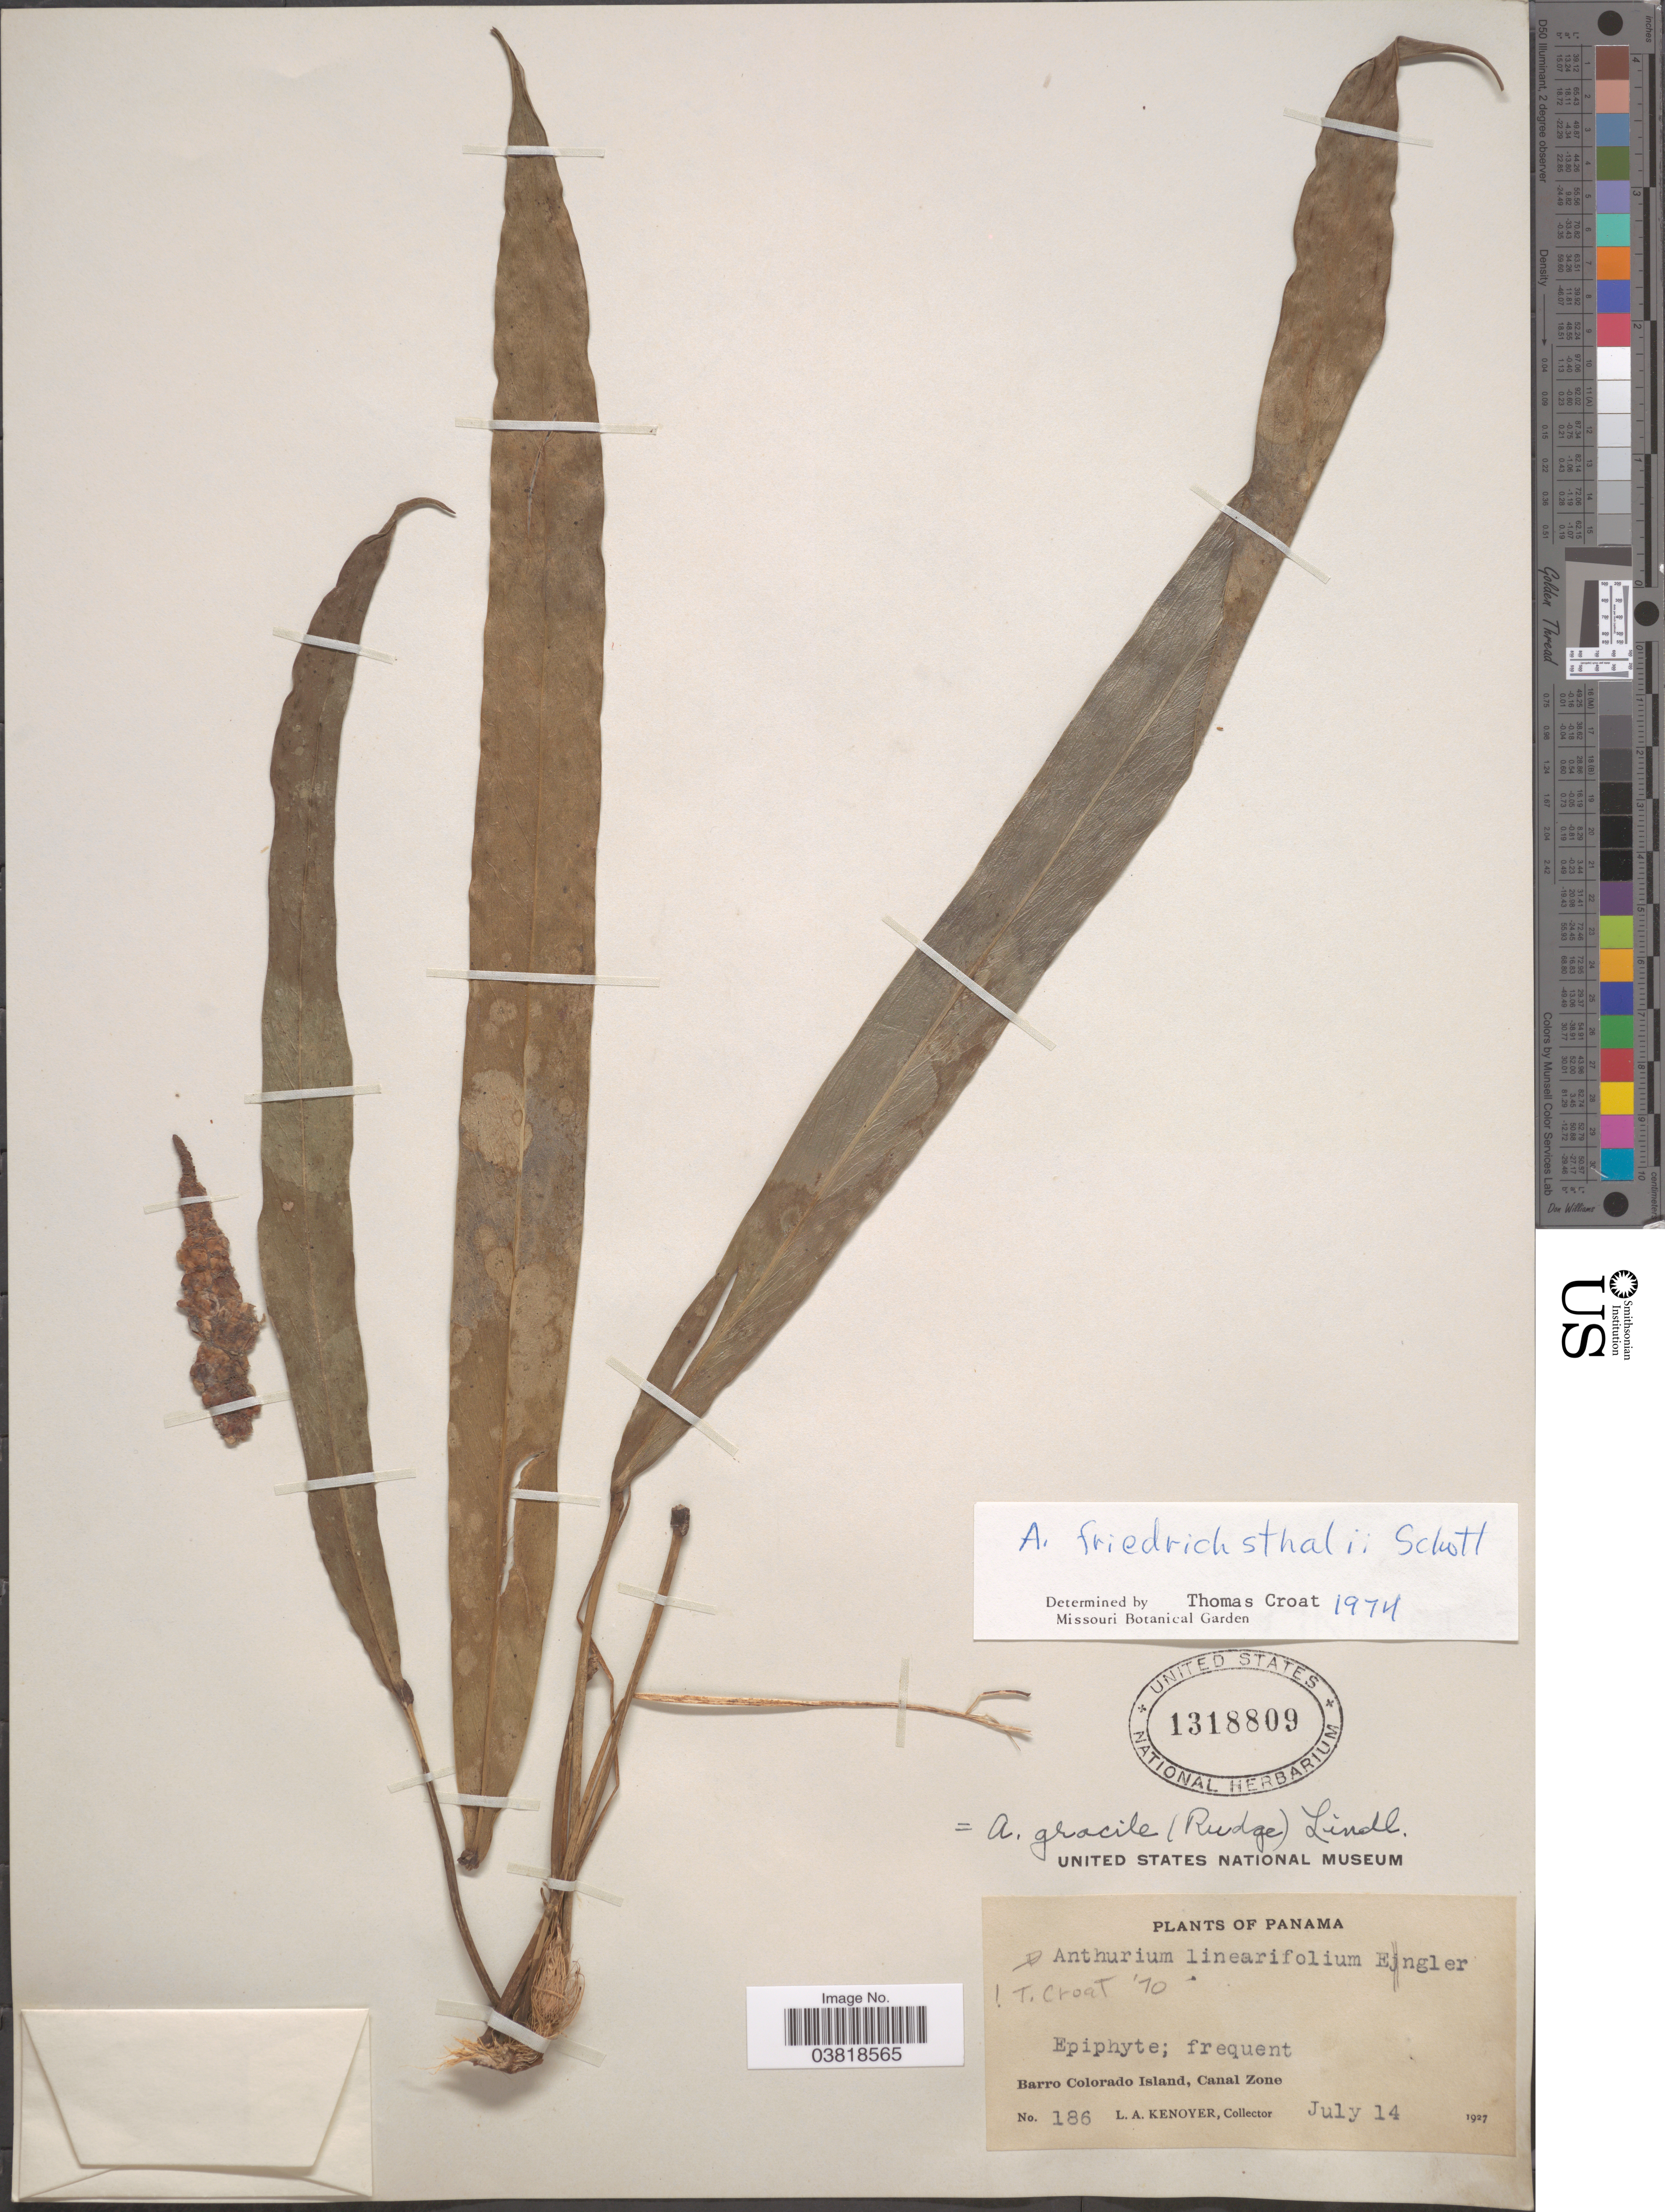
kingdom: Plantae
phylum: Tracheophyta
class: Liliopsida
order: Alismatales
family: Araceae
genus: Anthurium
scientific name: Anthurium friedrichsthalii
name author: Schott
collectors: L. A. Kenoyer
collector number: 186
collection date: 1927-07-14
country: Panama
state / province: Panamá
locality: Barro Colorado Island, Canal Zone.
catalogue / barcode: US 1318809